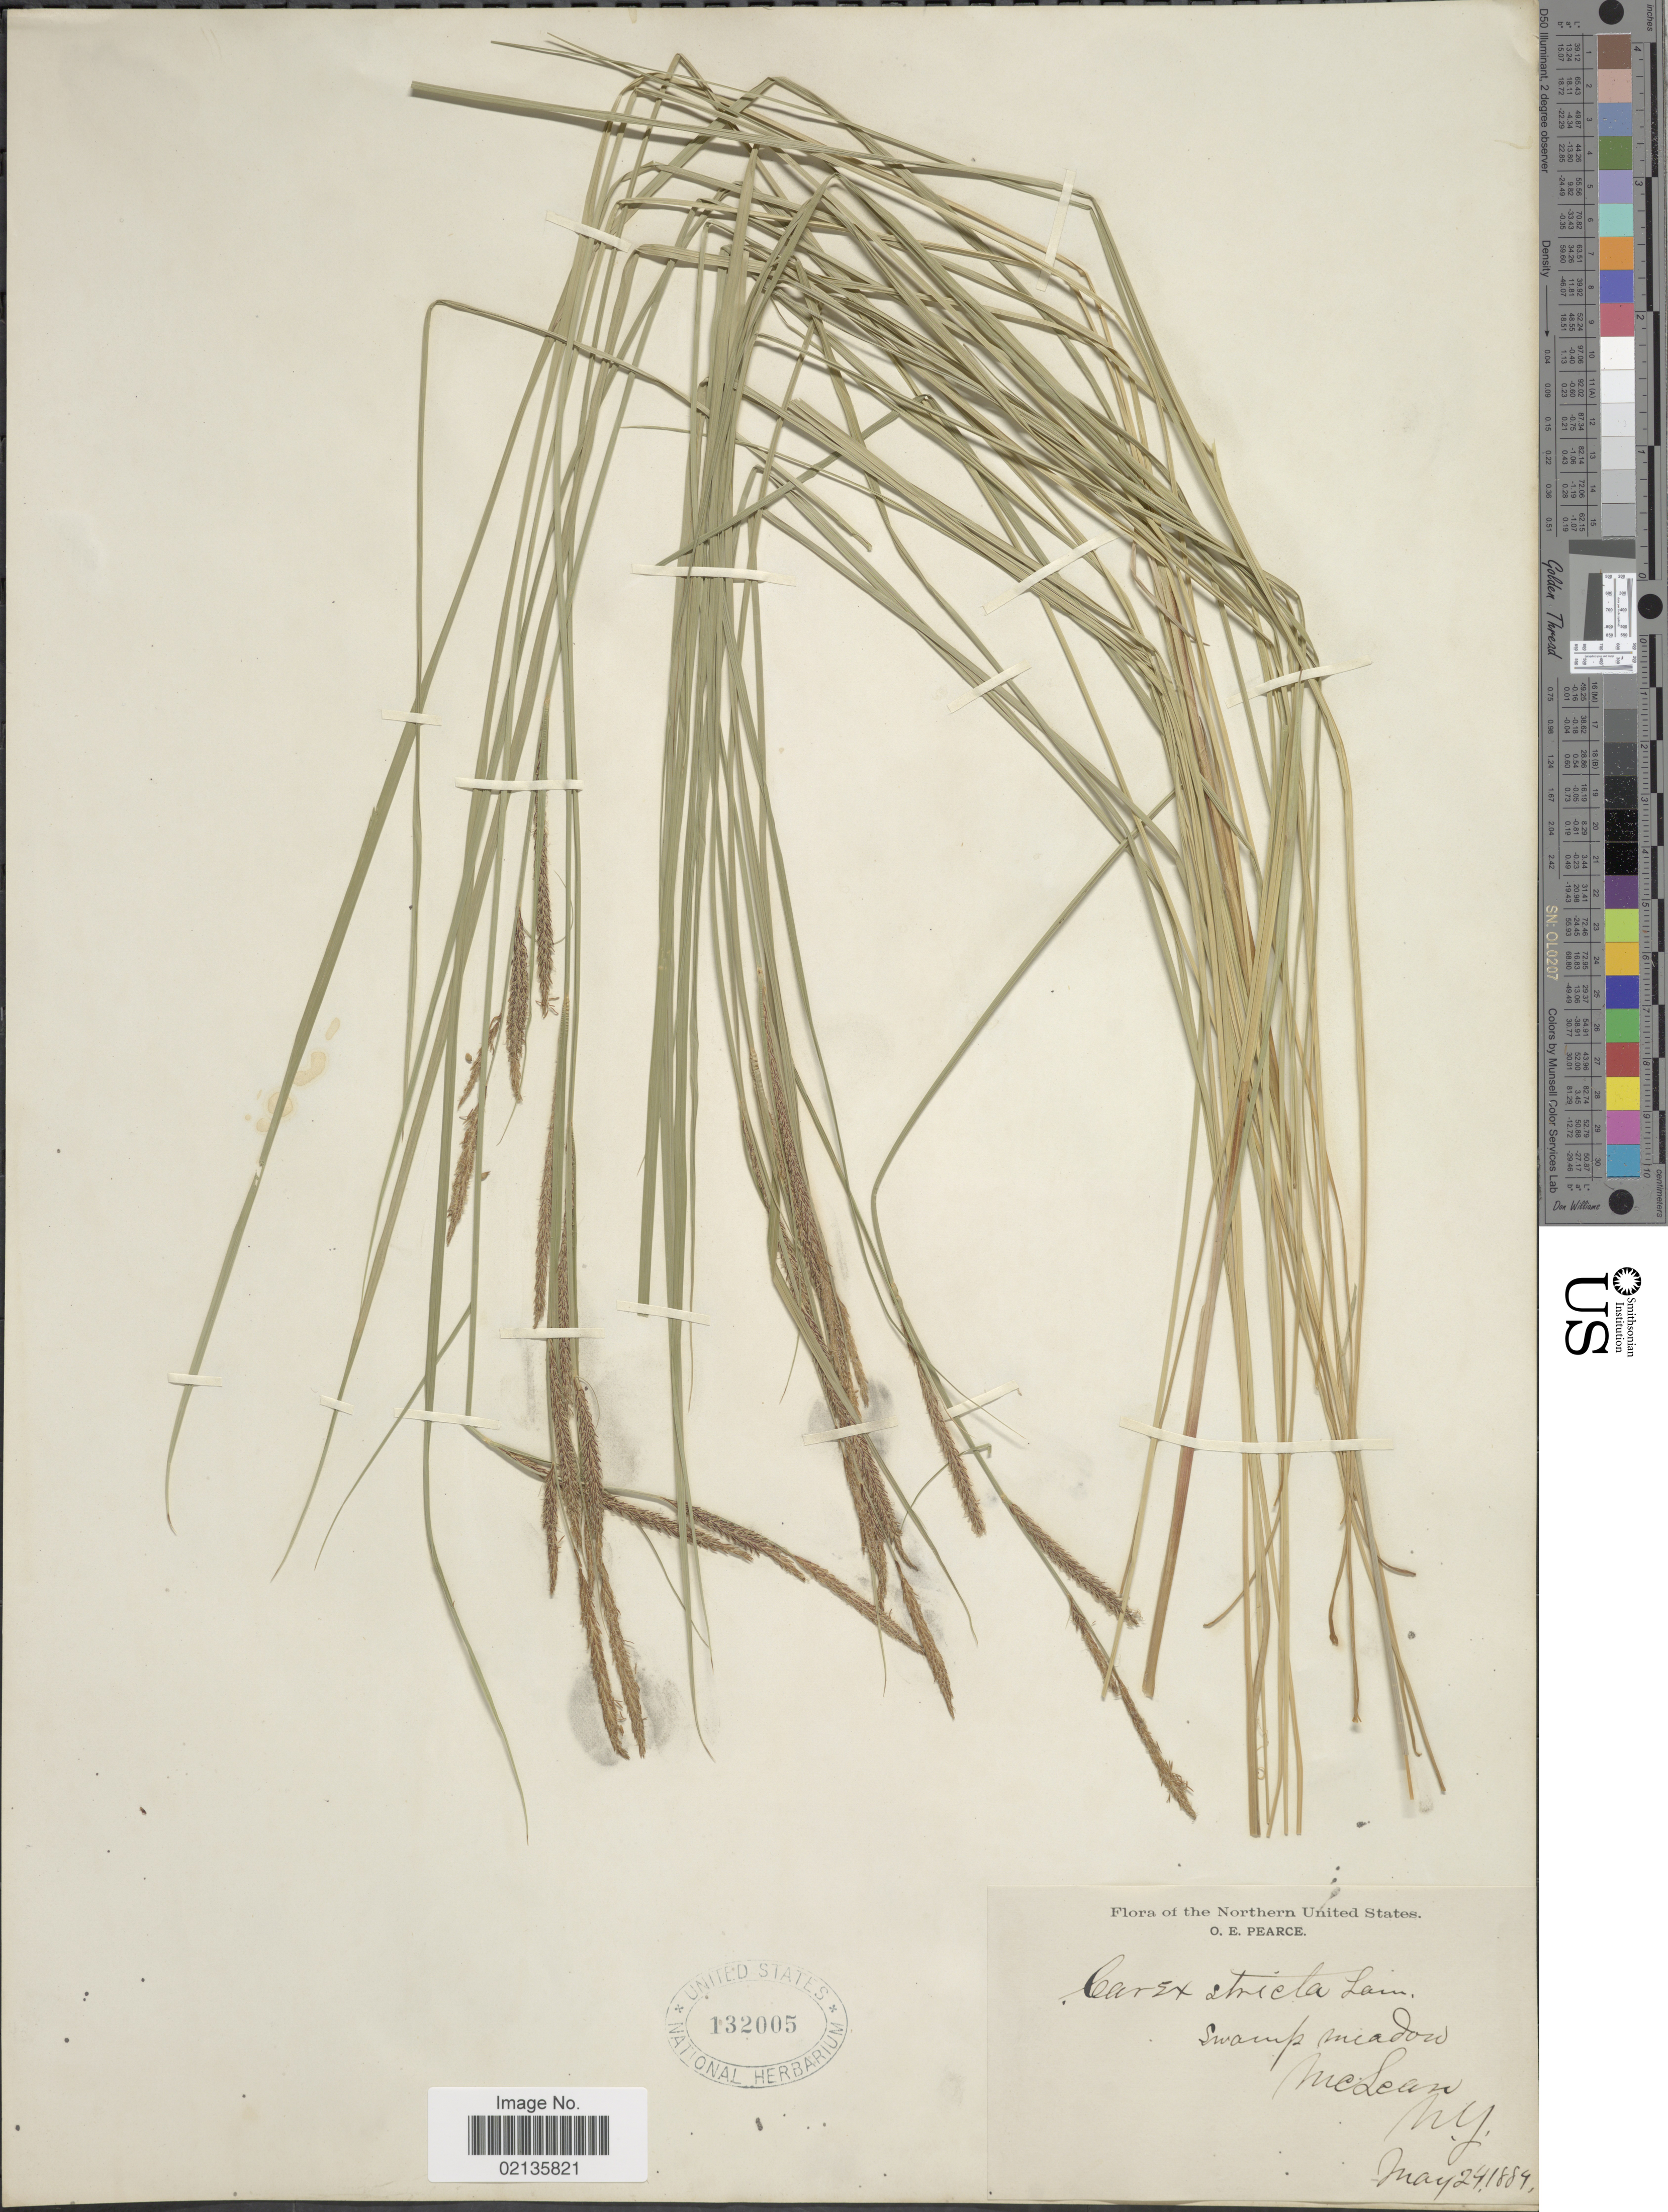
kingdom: Plantae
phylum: Tracheophyta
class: Liliopsida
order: Poales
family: Cyperaceae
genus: Carex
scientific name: Carex stricta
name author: Lam.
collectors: O. E. Pearce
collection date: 1884-05-24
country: United States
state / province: New York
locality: Northern United States, McLean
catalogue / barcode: US 132005